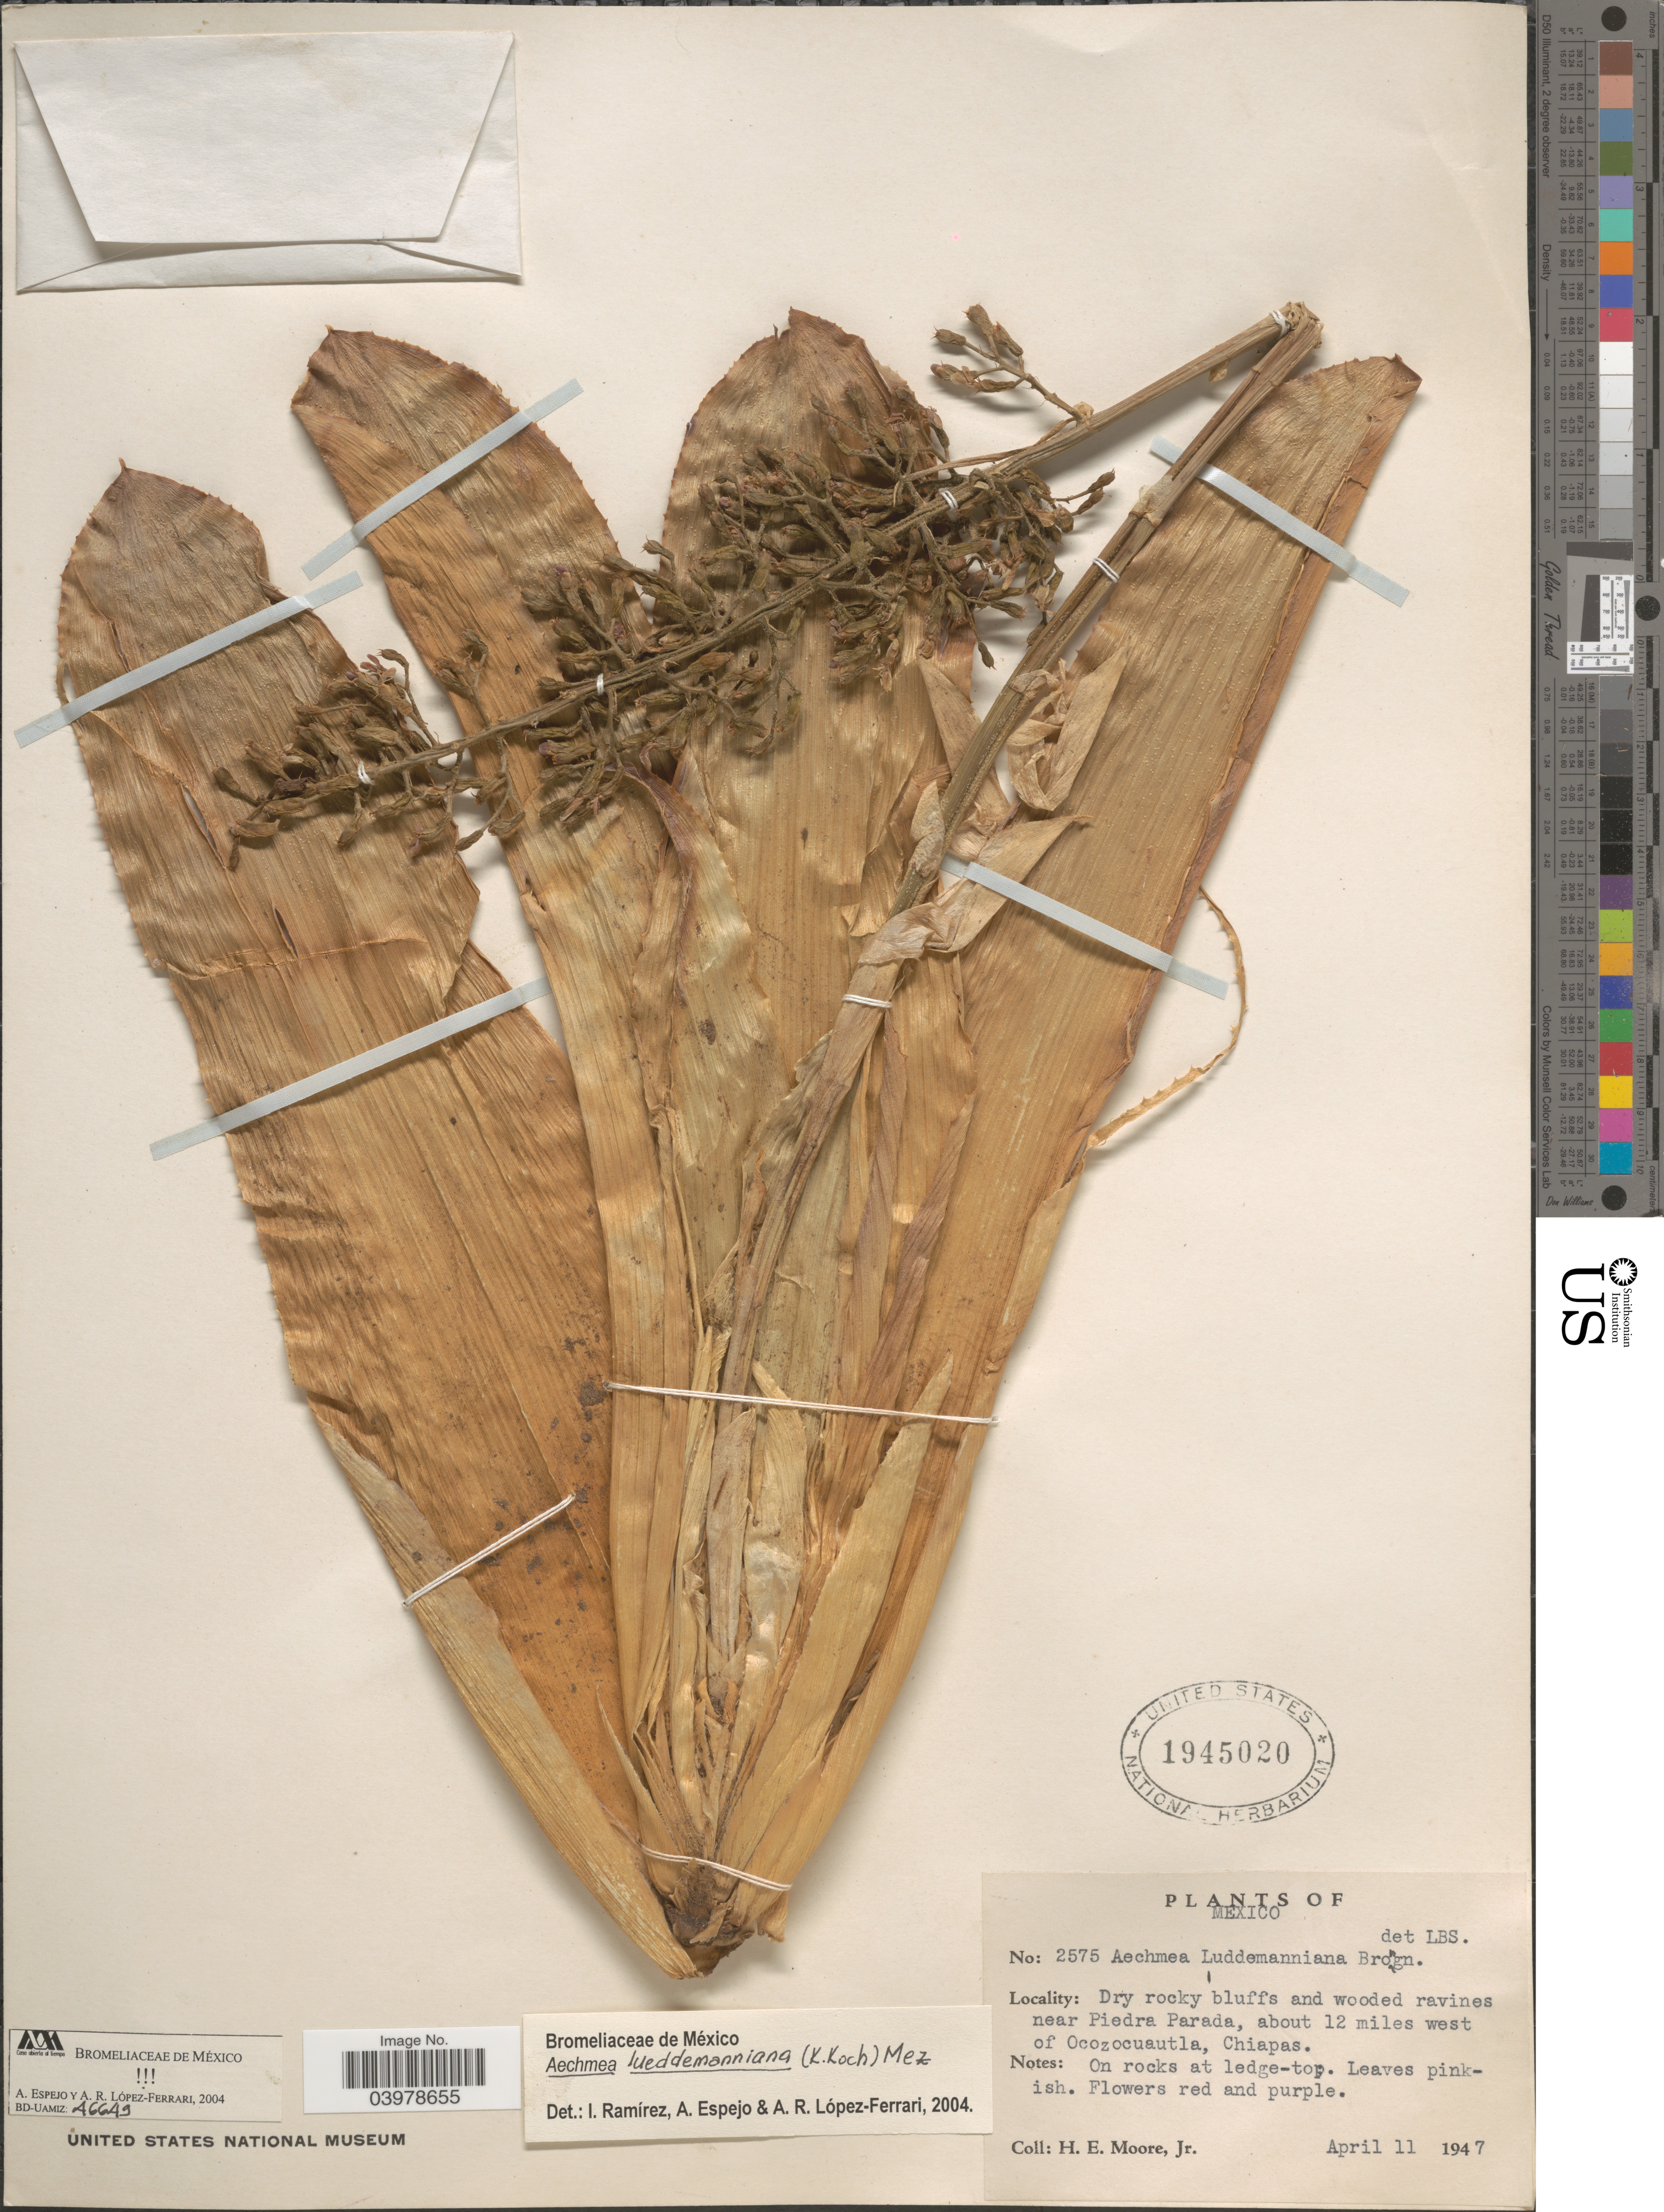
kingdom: Plantae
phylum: Tracheophyta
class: Liliopsida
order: Poales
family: Bromeliaceae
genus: Aechmea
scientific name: Aechmea lueddemanniana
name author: (K. Koch) Mez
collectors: H. Moore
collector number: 2575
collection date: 1947-04-11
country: Mexico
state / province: Chiapas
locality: Near Piedra Parada, about 12 miles west of Ocozocuautla.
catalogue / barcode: US 1945020